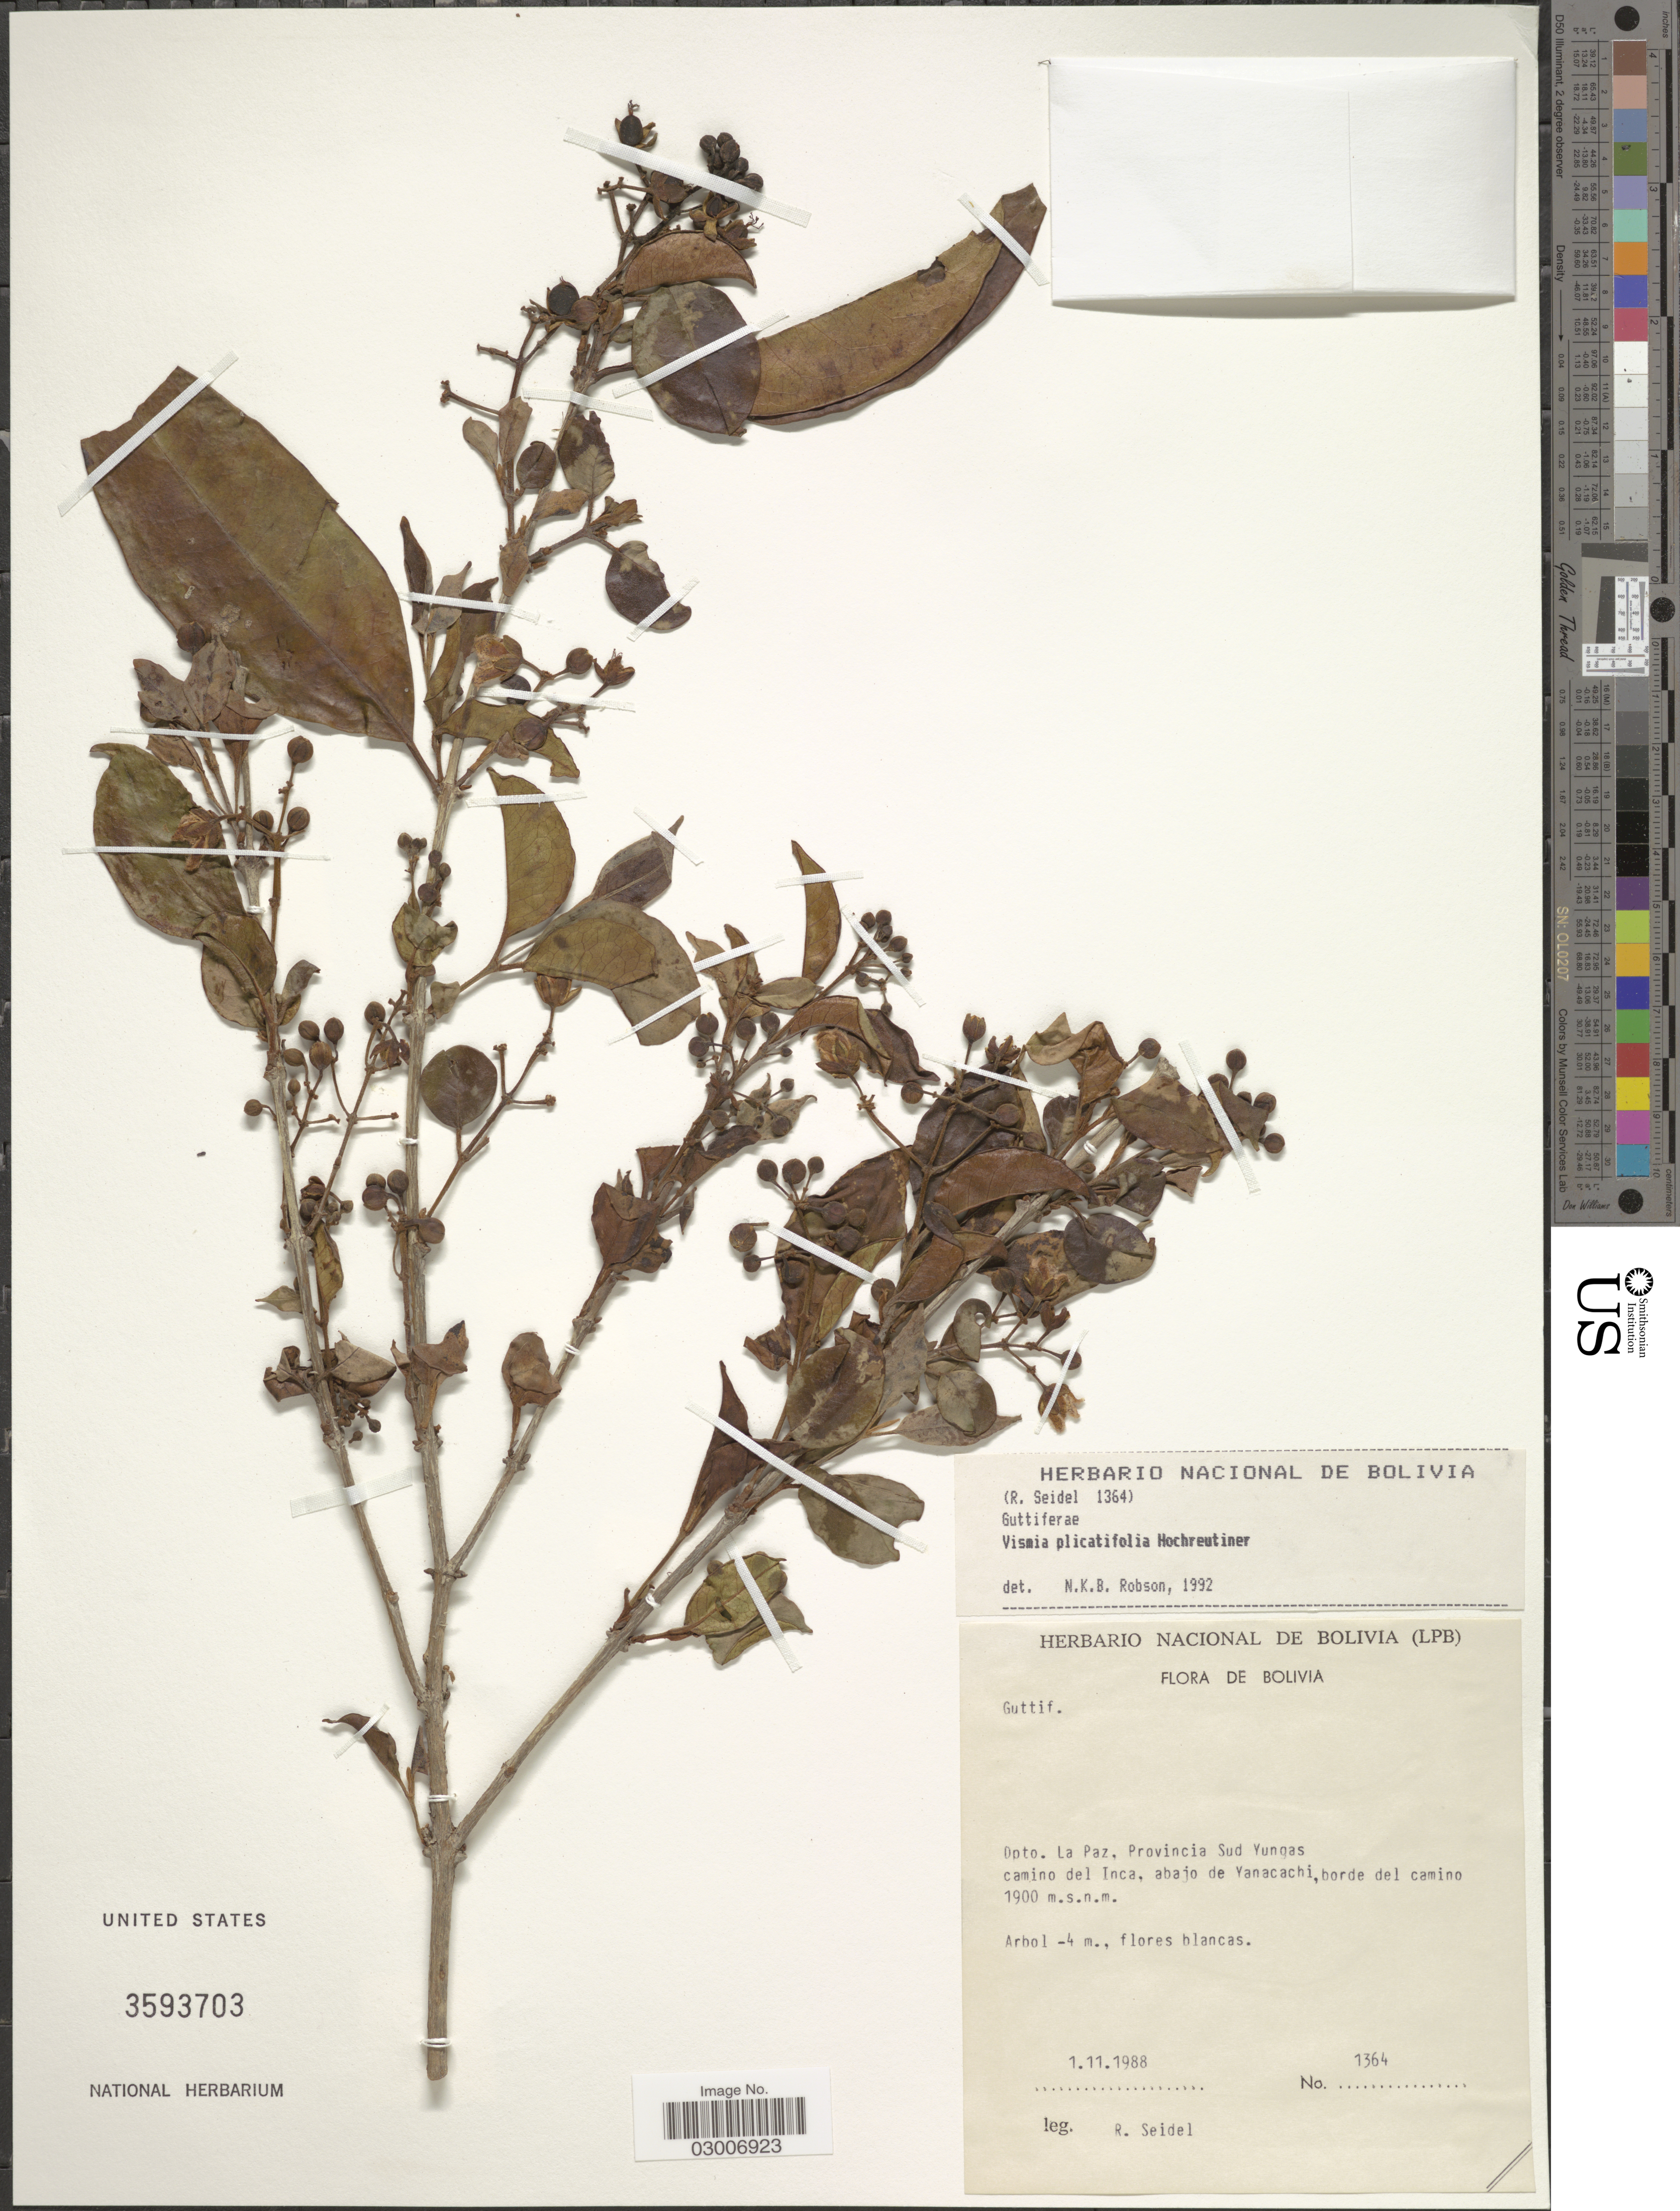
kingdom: Plantae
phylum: Tracheophyta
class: Magnoliopsida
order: Malpighiales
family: Hypericaceae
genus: Vismia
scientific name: Vismia plicatifolia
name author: Hochr.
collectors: R. Seidel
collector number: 1364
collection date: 1988-11-01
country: Bolivia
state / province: La Paz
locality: Dpto. La Paz, Provincia Sud Yungas camino del Inca, abajo de Yanacachi.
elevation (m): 1900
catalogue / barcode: US 3593703